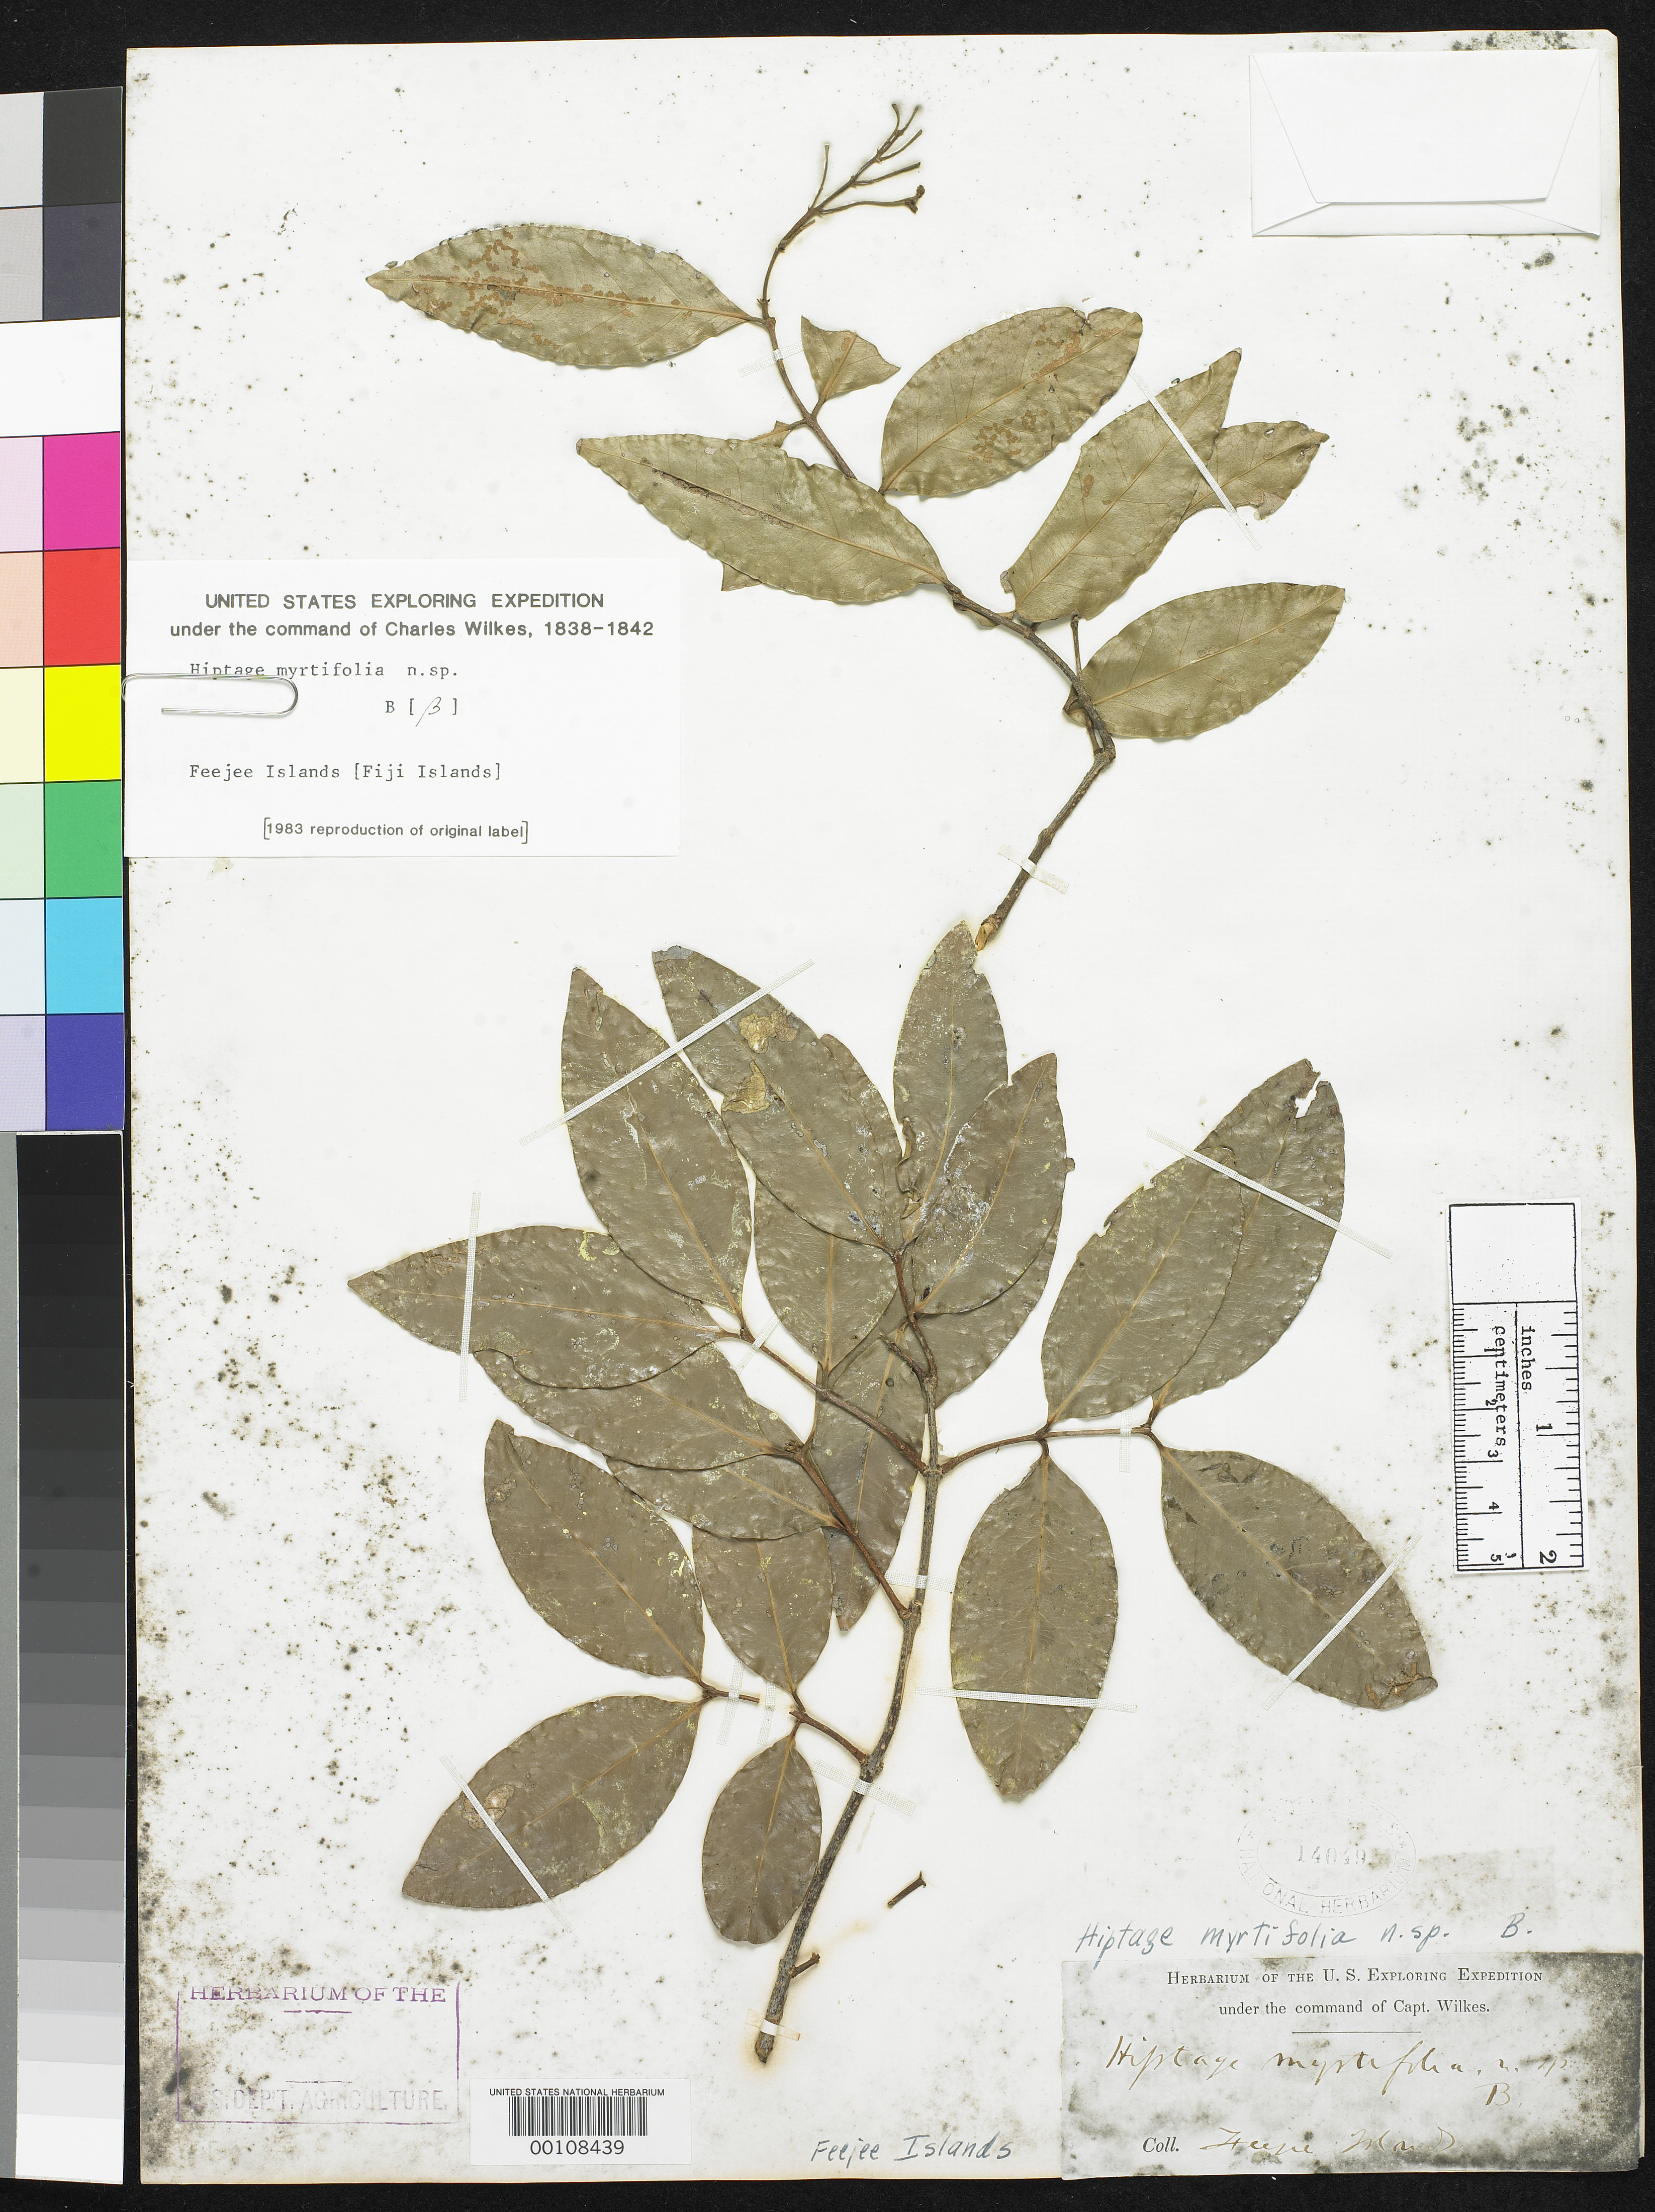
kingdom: Plantae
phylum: Tracheophyta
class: Magnoliopsida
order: Malpighiales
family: Malpighiaceae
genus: Hiptage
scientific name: Hiptage myrtifolia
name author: A. Gray in Wilkes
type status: Type Collection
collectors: Wilkes Explor. Exped.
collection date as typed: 1838 to -- --- 1842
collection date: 1838/1842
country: Fiji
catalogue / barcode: US 14049